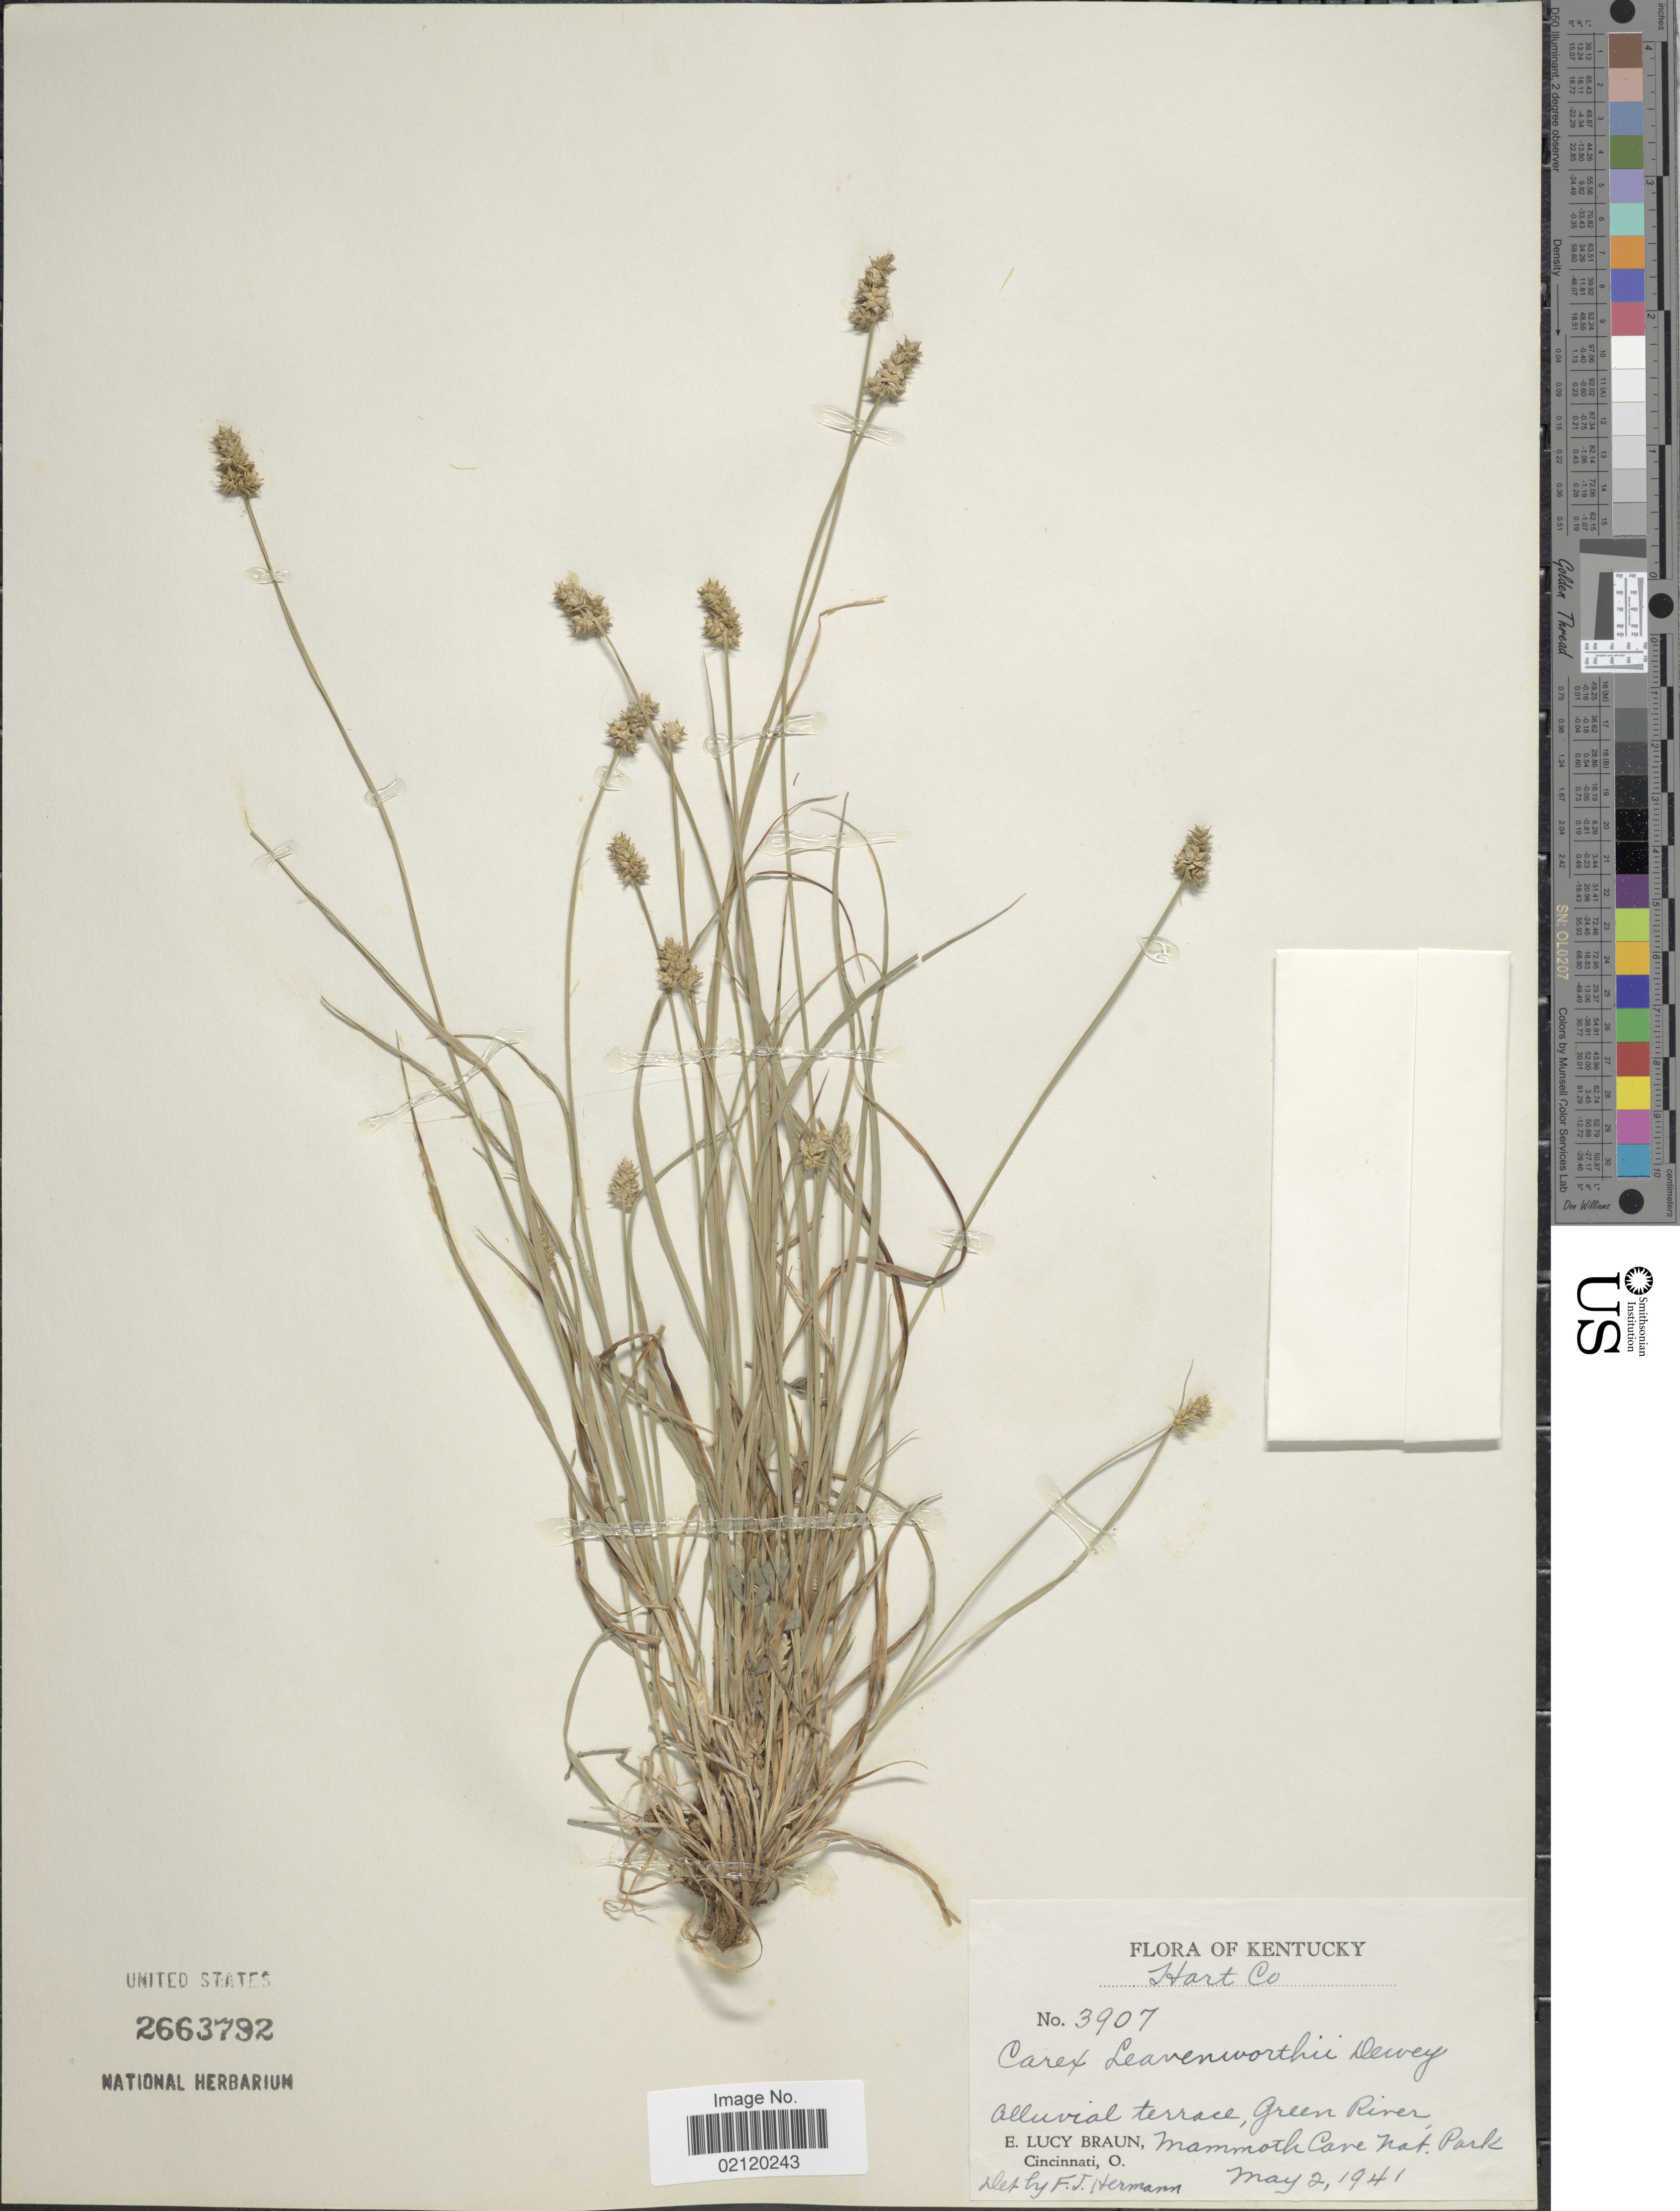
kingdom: Plantae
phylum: Tracheophyta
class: Liliopsida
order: Poales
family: Cyperaceae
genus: Carex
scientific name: Carex leavenworthii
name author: Dewey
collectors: E. L. Braun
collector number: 3907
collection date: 1941-05-02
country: United States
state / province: Kentucky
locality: Hart Co., Alluvial Terrace, Green River, Mammoth Cave Nat. Park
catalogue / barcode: US 2263792